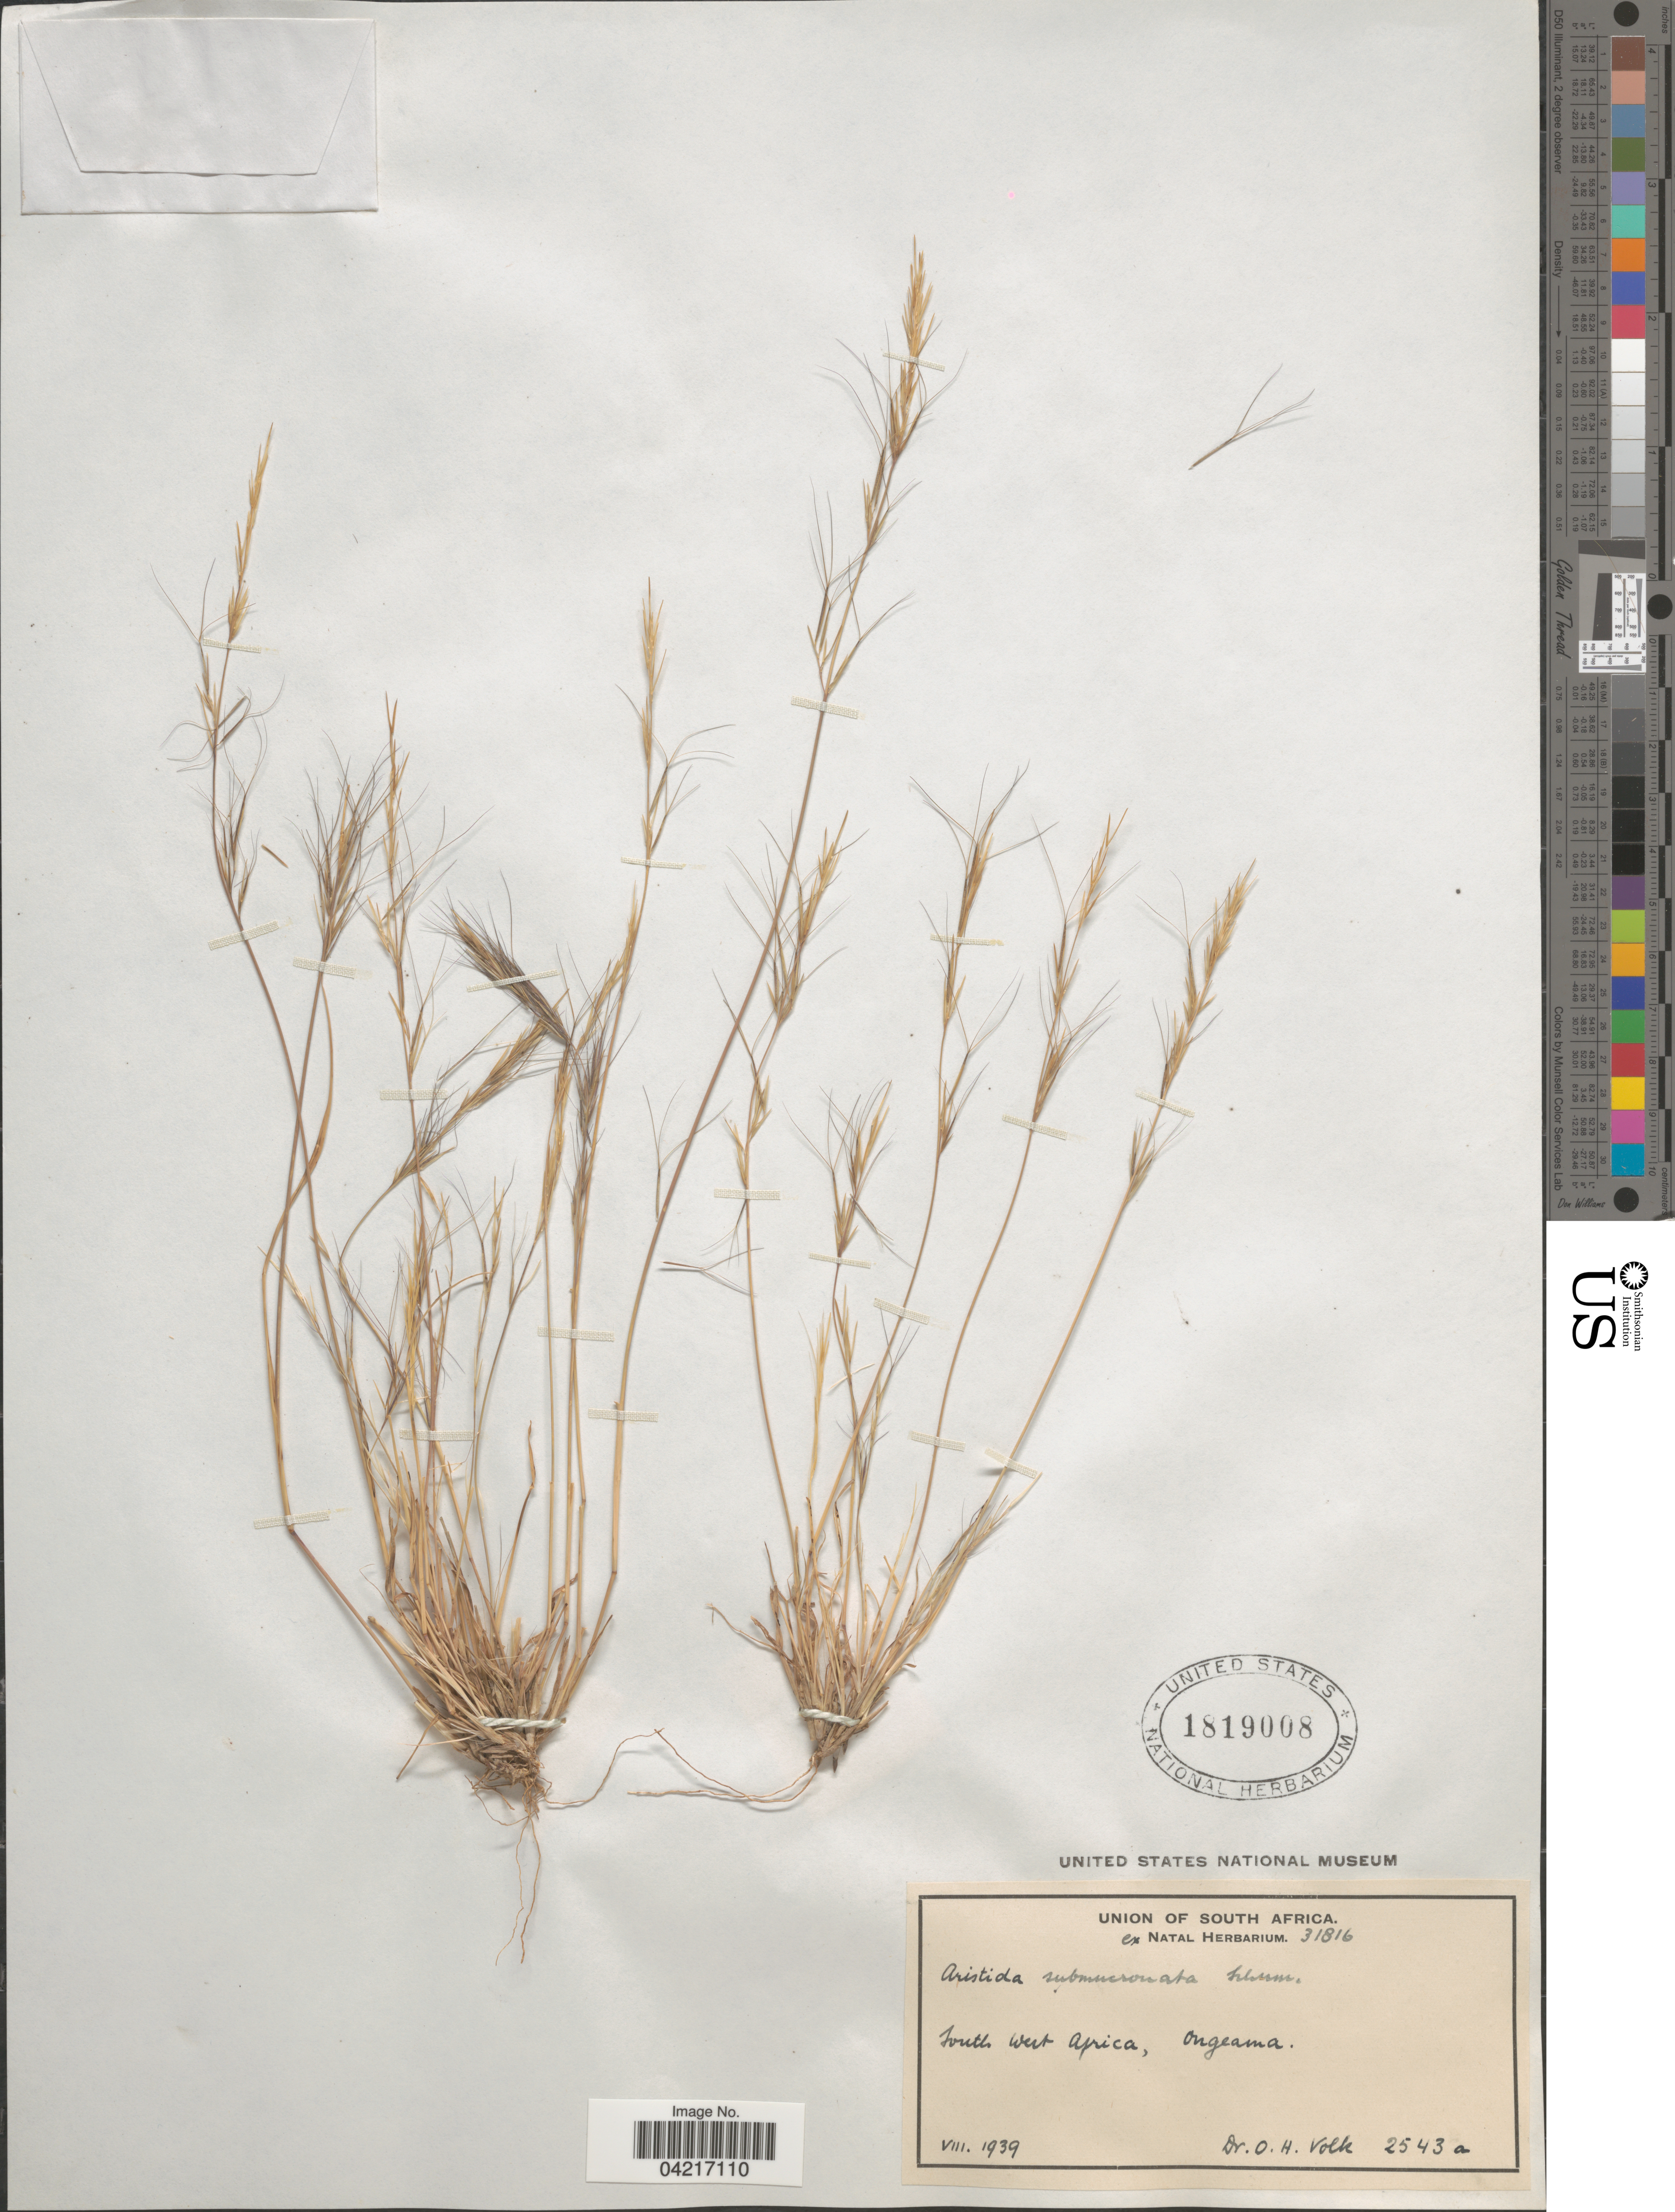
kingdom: Plantae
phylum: Tracheophyta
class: Liliopsida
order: Poales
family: Poaceae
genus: Aristida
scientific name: Aristida adscensionis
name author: L.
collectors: O. Volk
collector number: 2543a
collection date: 1939-08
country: Namibia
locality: Union of South Africa. South West Africa, Ongeama.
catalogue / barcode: US 1819008